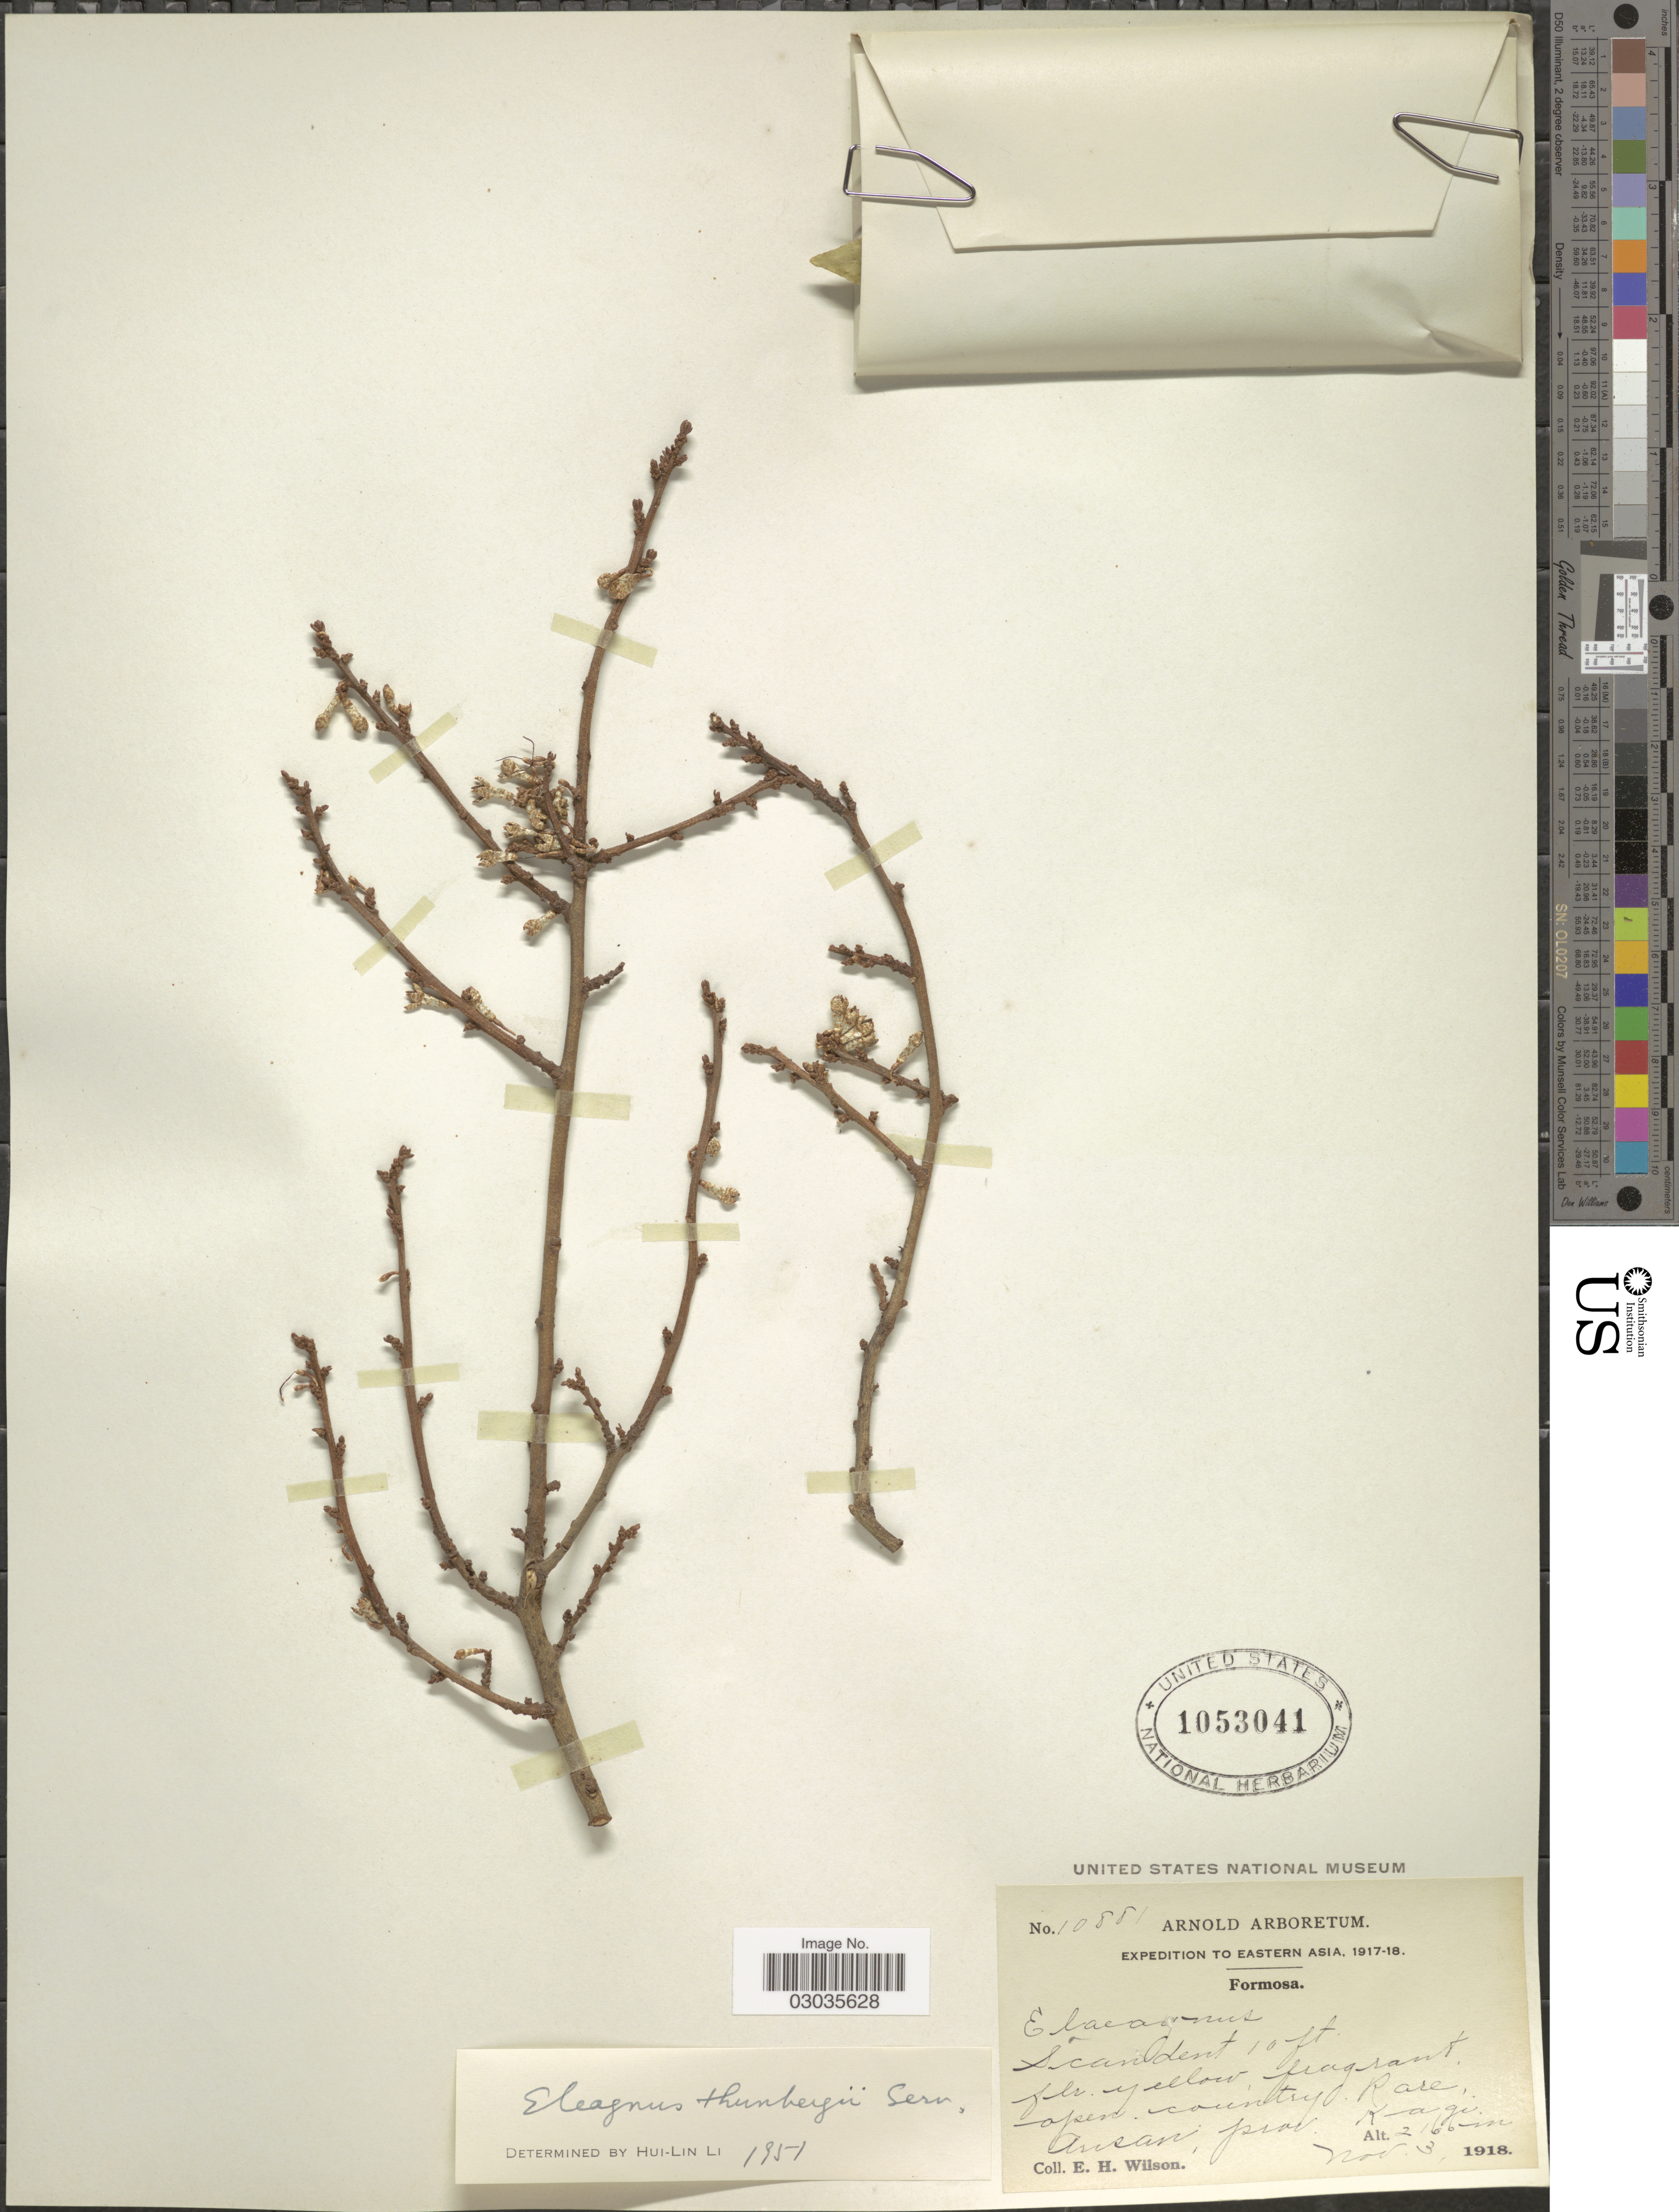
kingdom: Plantae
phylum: Tracheophyta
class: Magnoliopsida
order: Rosales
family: Elaeagnaceae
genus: Elaeagnus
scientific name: Elaeagnus thunbergii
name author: Servettaz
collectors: E. Wilson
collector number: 10881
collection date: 1918-11-03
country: Taiwan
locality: Eastern Asia. Formosa. Arisan, prov. Kagi.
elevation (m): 2166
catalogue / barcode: US 1053041